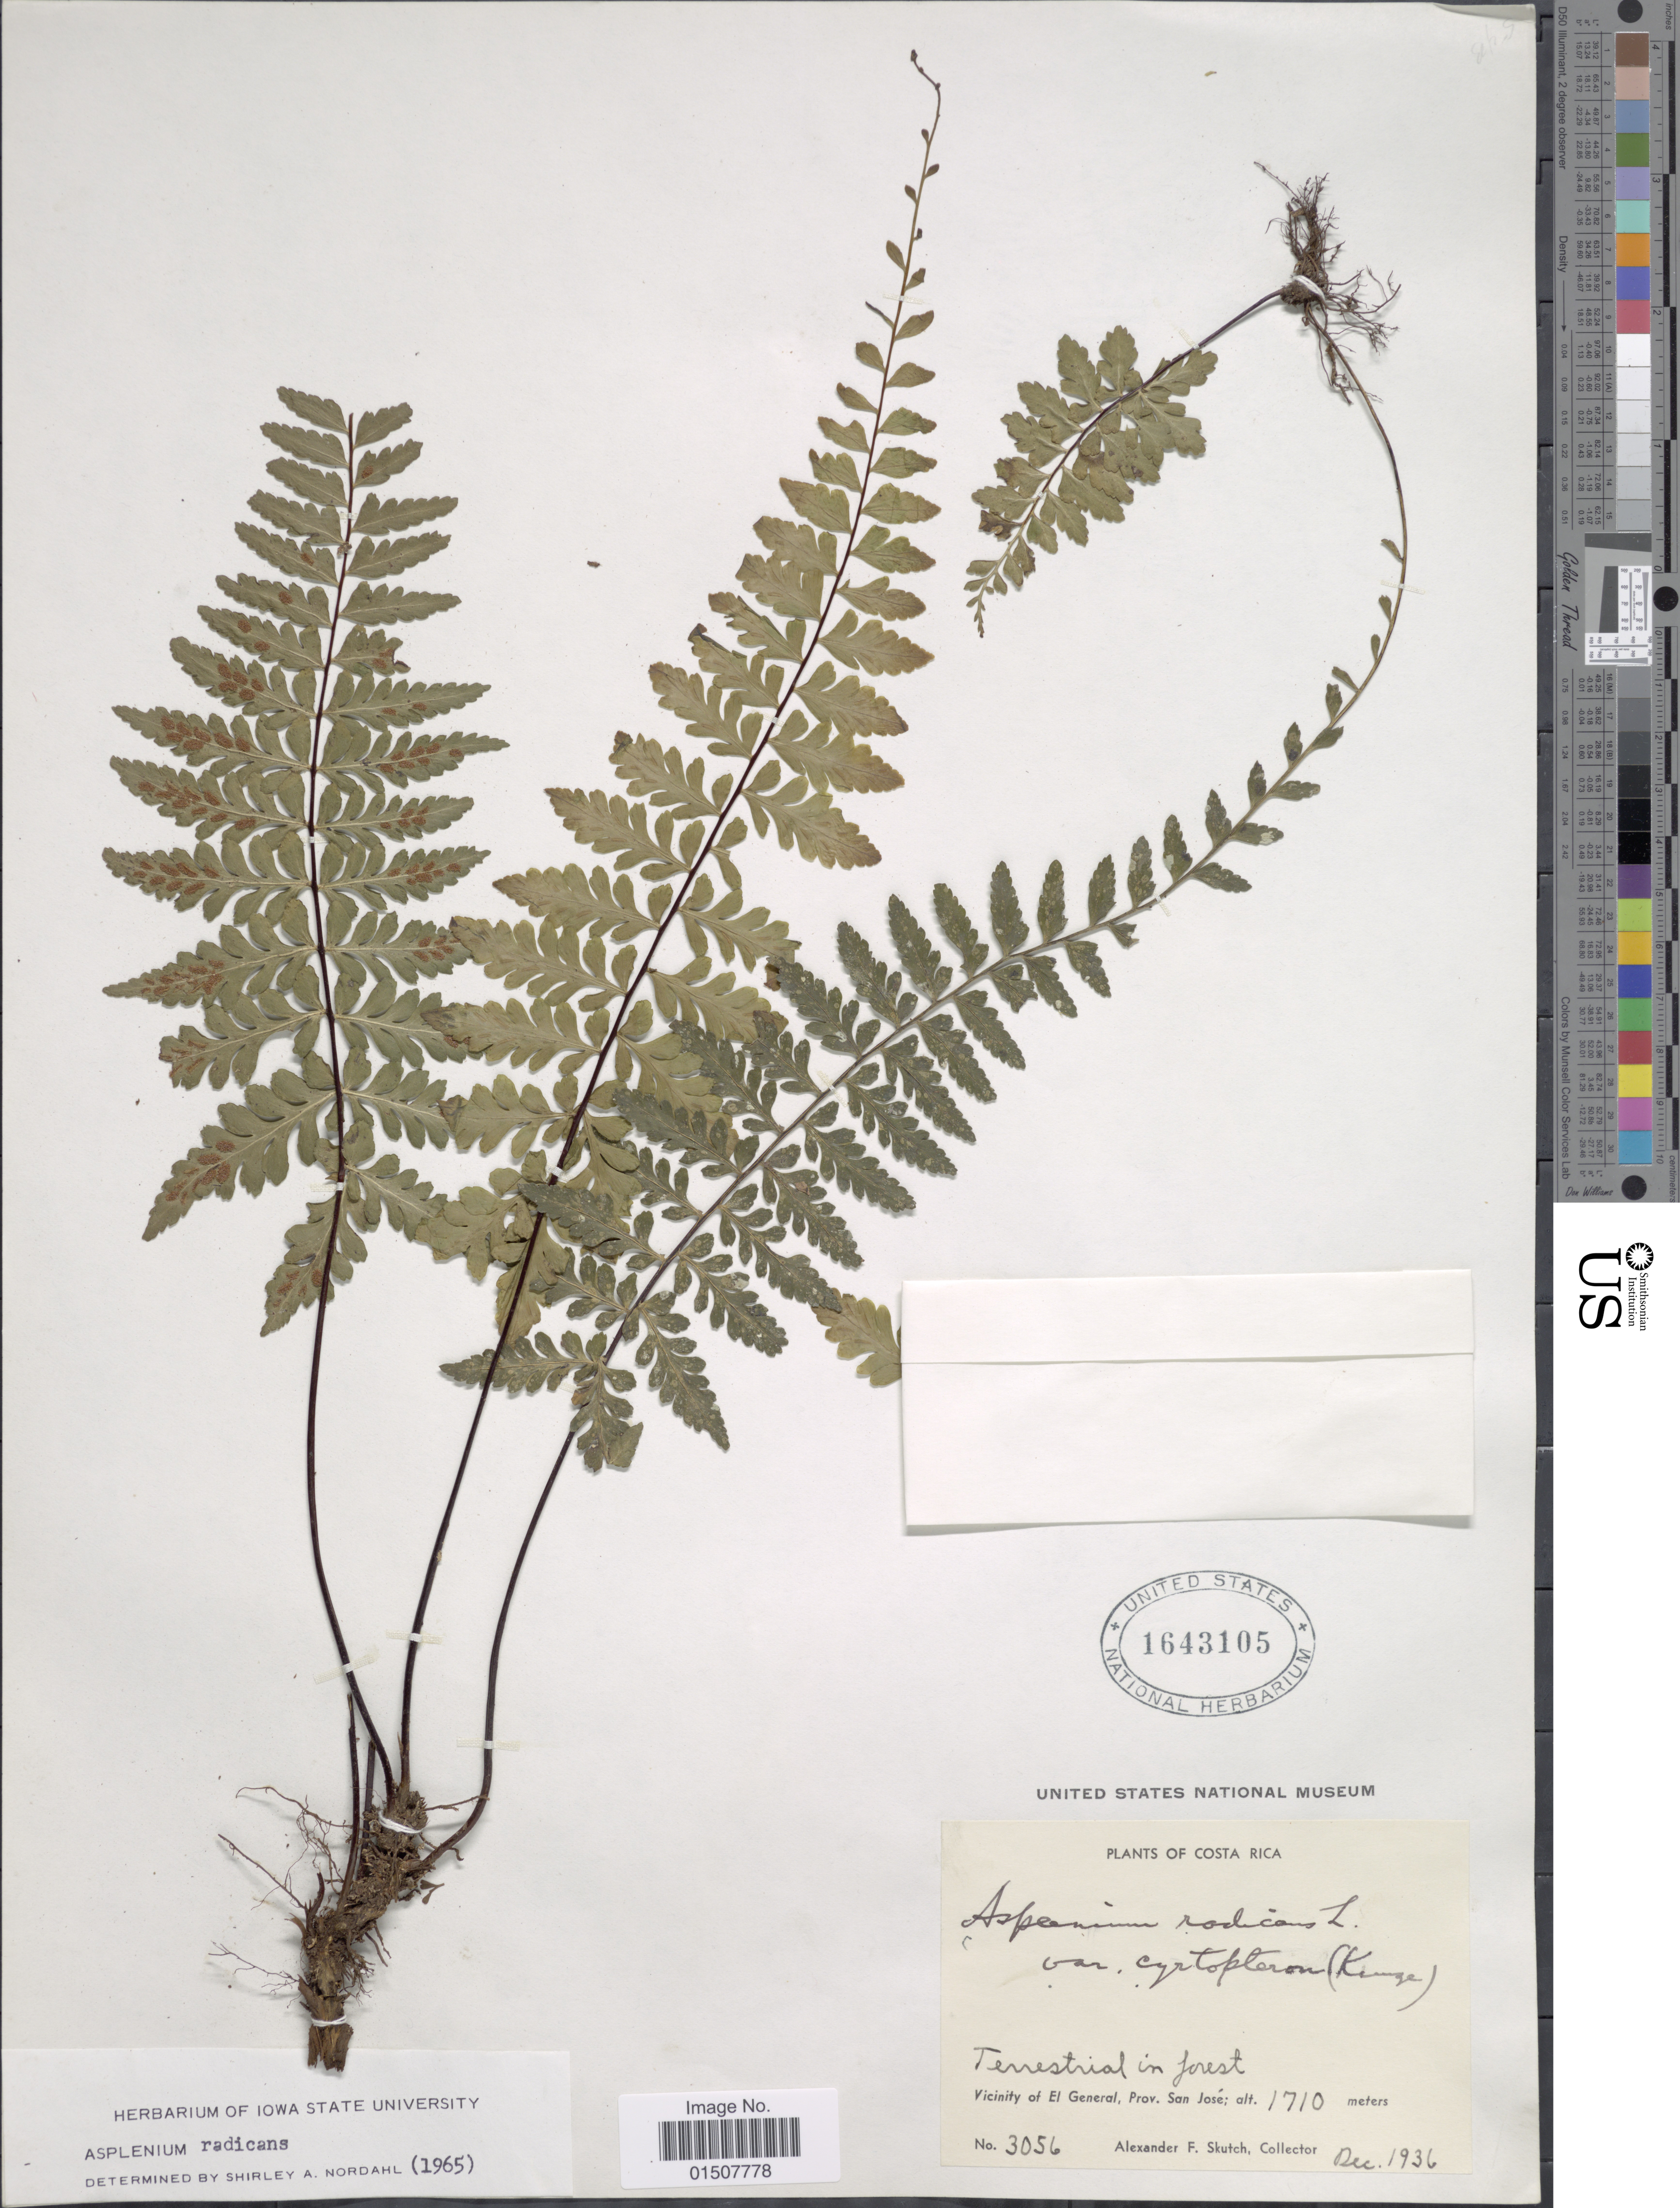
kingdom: Plantae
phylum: Tracheophyta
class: Polypodiopsida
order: Polypodiales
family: Aspleniaceae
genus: Asplenium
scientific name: Asplenium radicans var. radicans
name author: L.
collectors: A. F. Skutch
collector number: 3056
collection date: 1936-12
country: Costa Rica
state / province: San José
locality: Vicinity of El General, Prov. San Jose.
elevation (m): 1710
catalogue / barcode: US 1643105